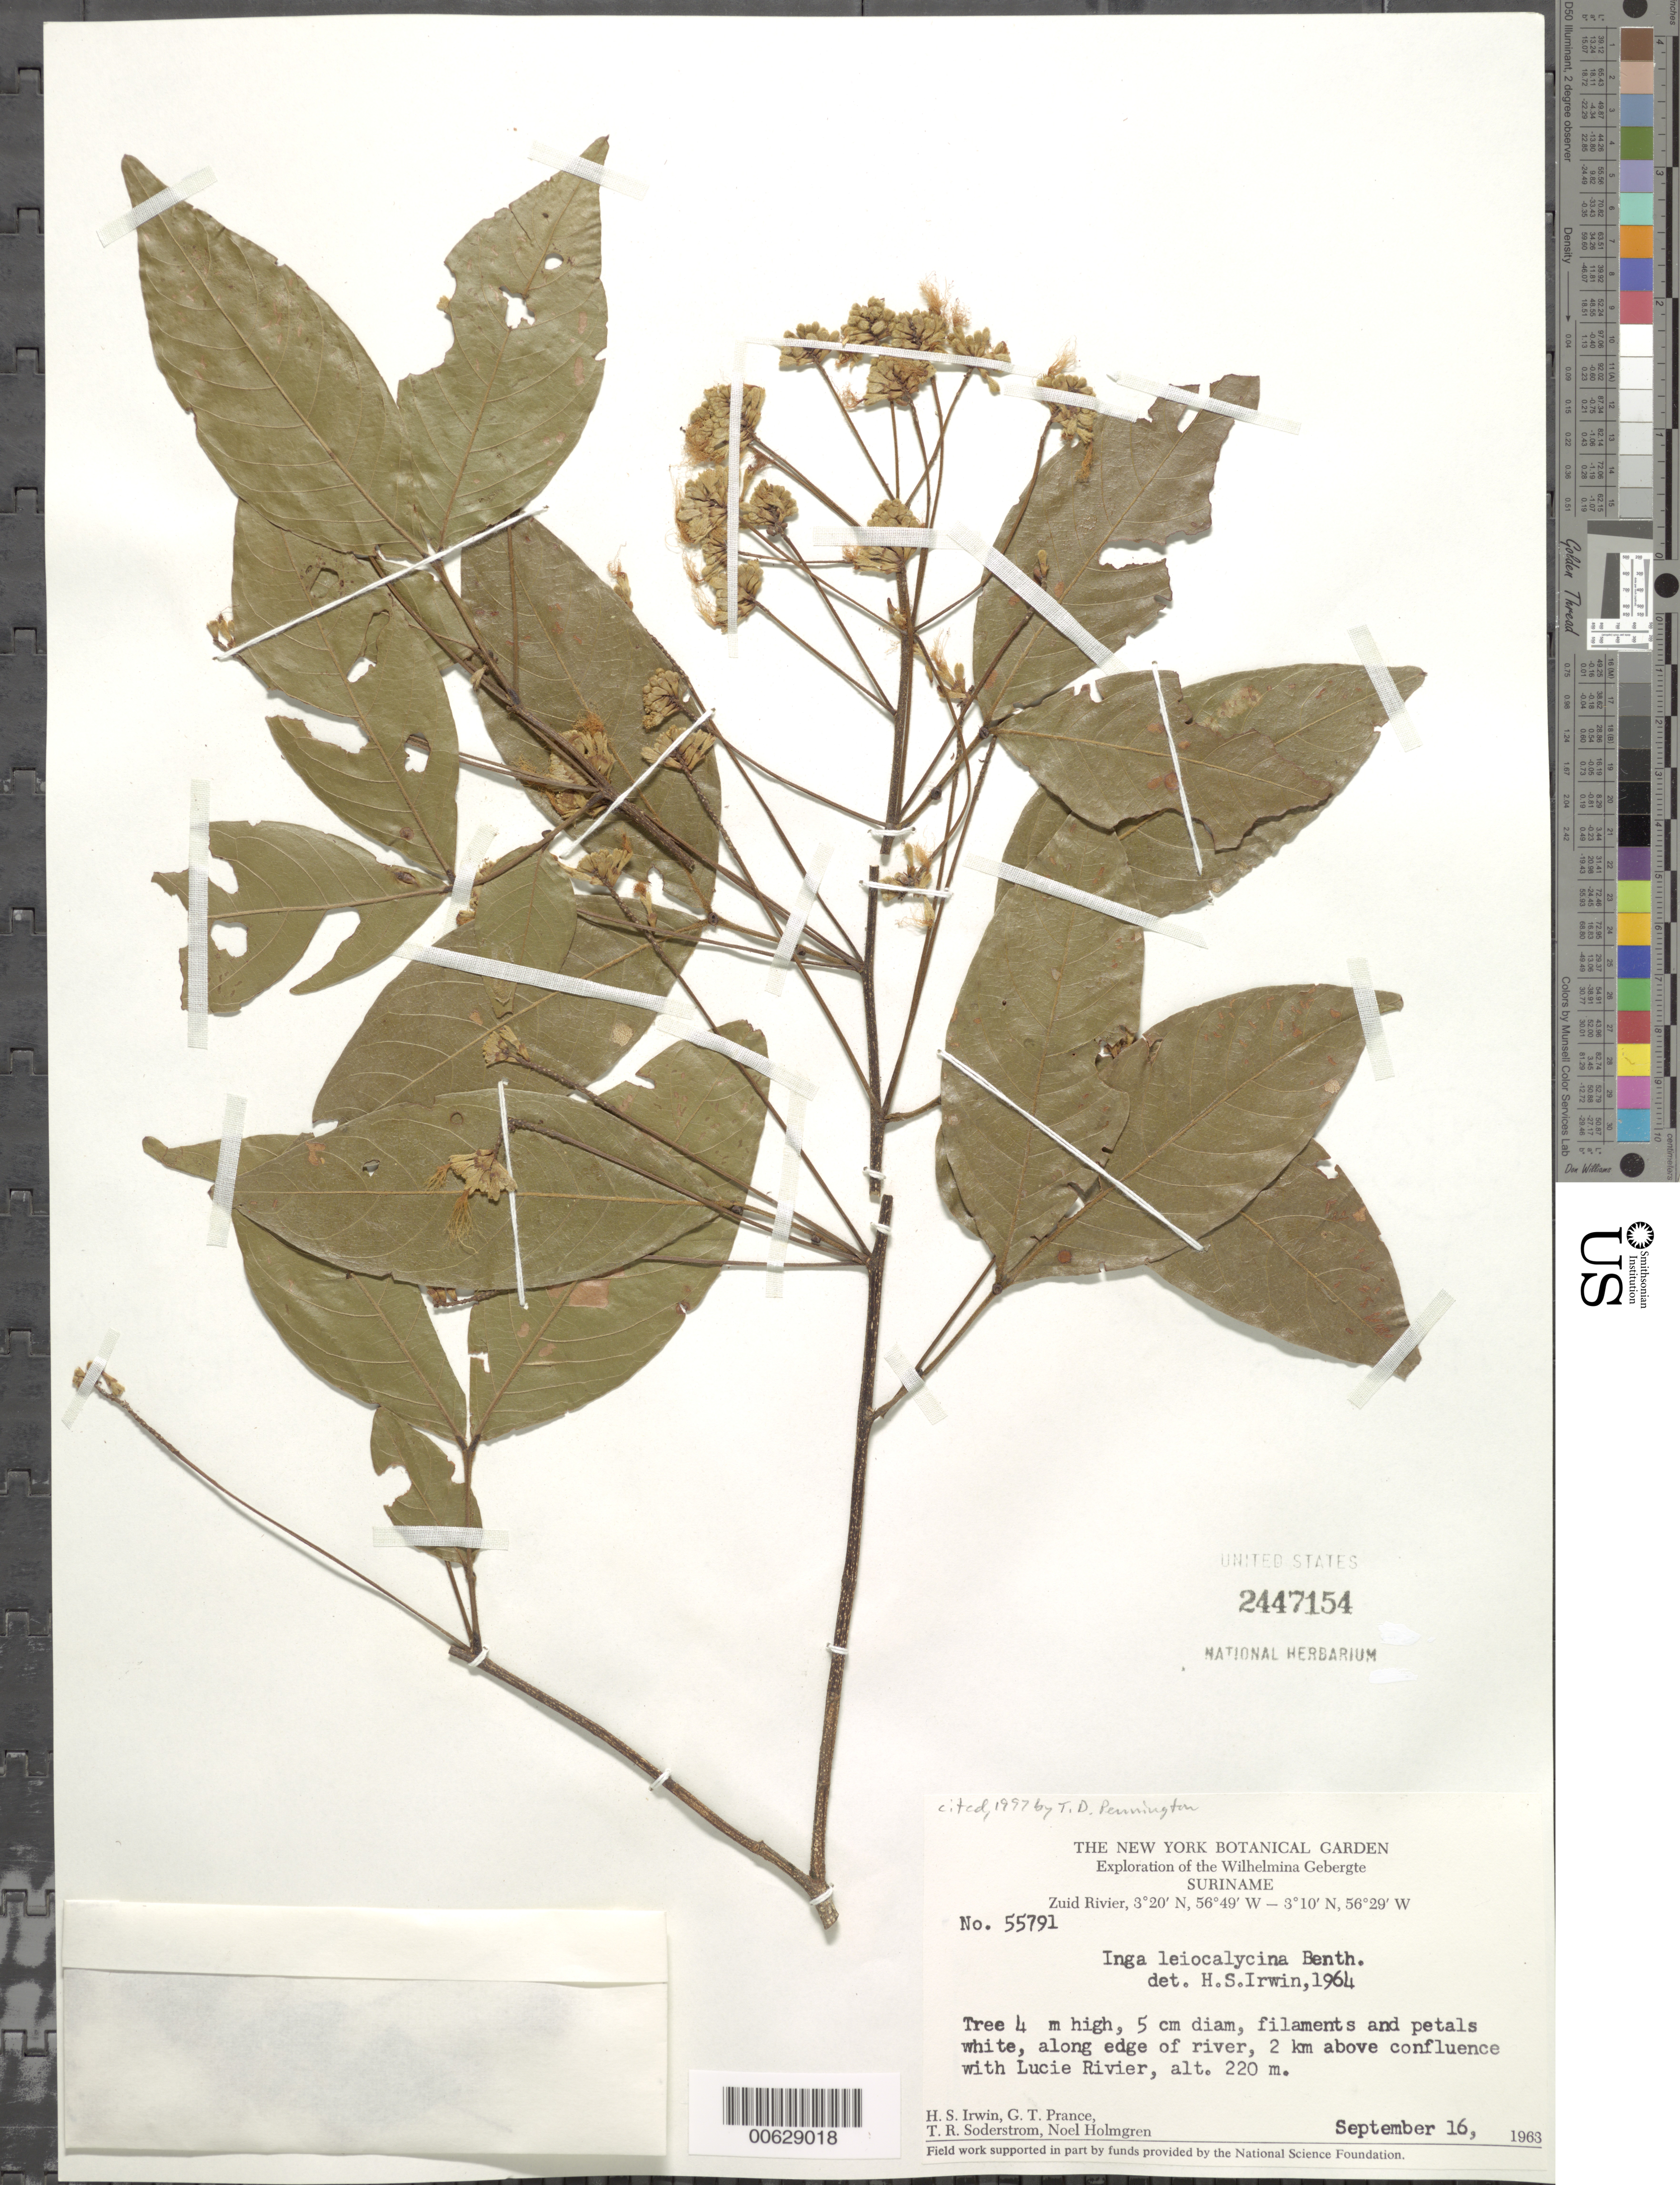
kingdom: Plantae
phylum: Tracheophyta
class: Magnoliopsida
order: Fabales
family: Fabaceae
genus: Inga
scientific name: Inga leiocalycina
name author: Benth.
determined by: Irwin, Howard S.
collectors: H. Irwin, G. T. Prance, T. R. Soderstrom & N. H. Holmgren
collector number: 55791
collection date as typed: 16-Sep-63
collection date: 1963-09-16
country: Suriname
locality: Zuid River, 2 km above confluence with Lucie R., Wilhelmina Gebergte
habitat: Along edge of river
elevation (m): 220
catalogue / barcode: US 2447154